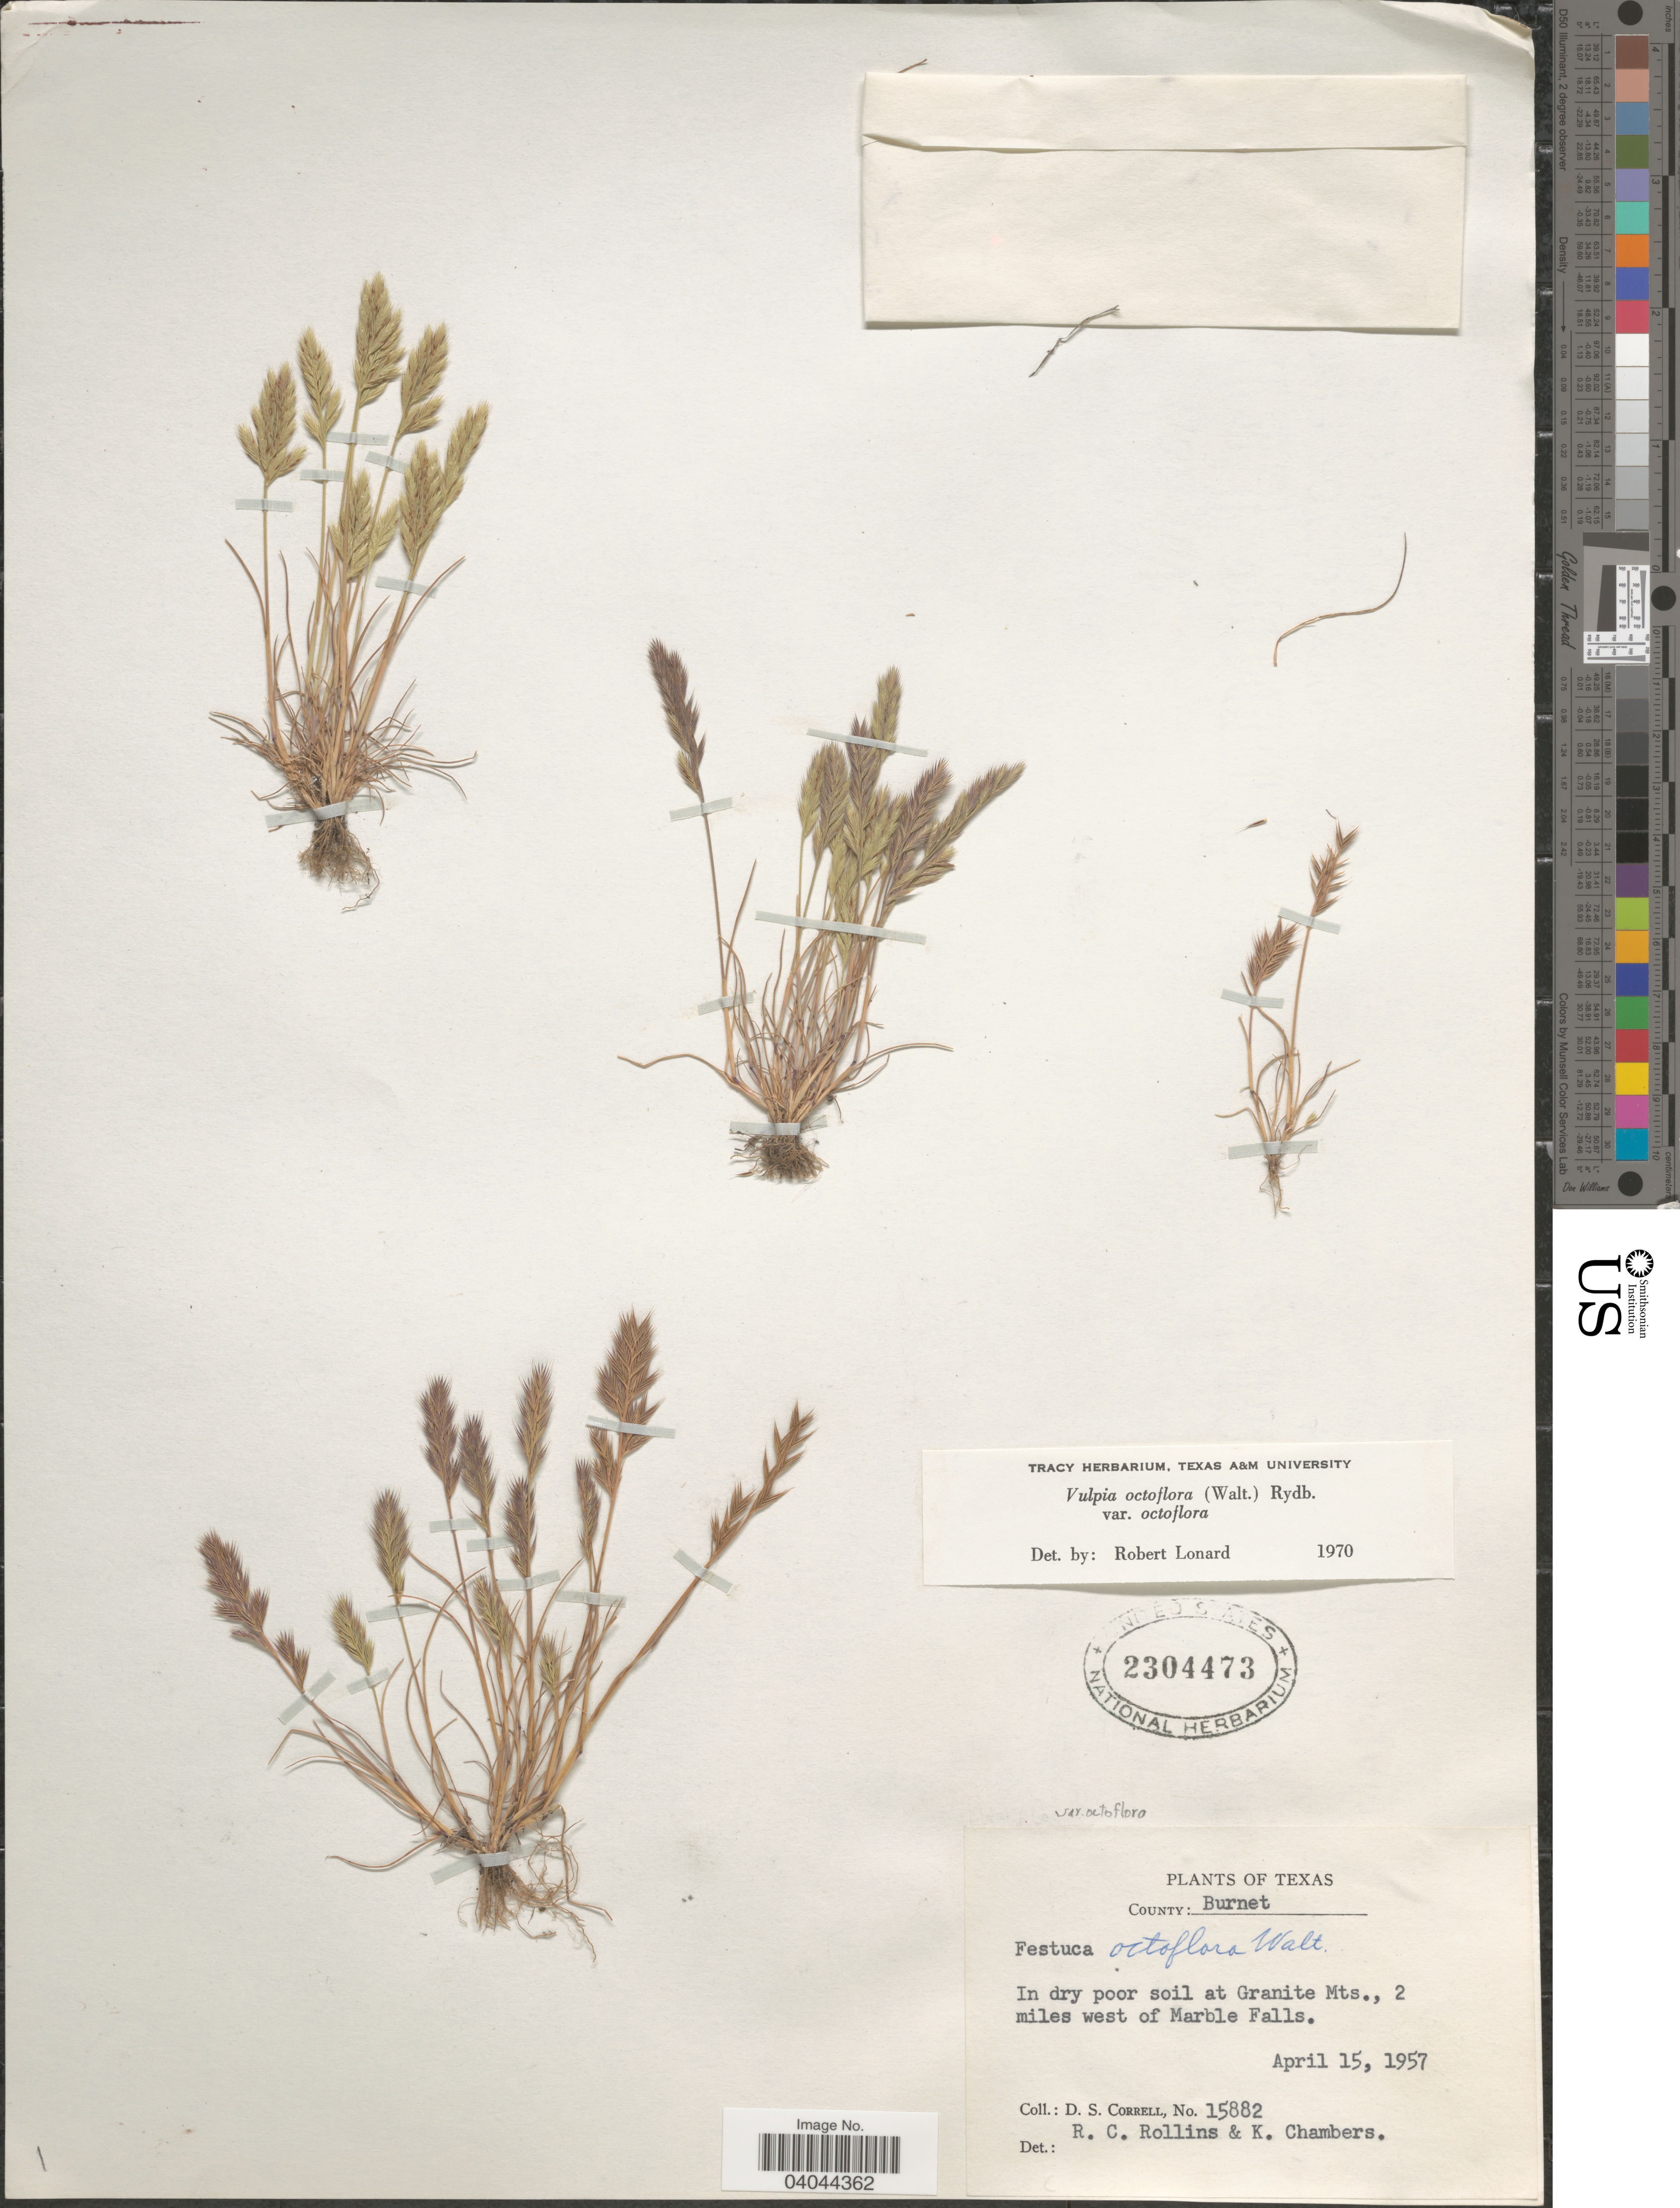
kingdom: Plantae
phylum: Tracheophyta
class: Liliopsida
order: Poales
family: Poaceae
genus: Festuca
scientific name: Festuca octoflora var. octoflora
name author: Walter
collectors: D. S. Correll, R. C. Rollins & K. Chambers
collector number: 15882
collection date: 1957-04-15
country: United States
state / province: Texas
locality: County Burnet. In dry poor soil at Granite Mts., 2 miles west of Marble Falls.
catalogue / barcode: US 2304473